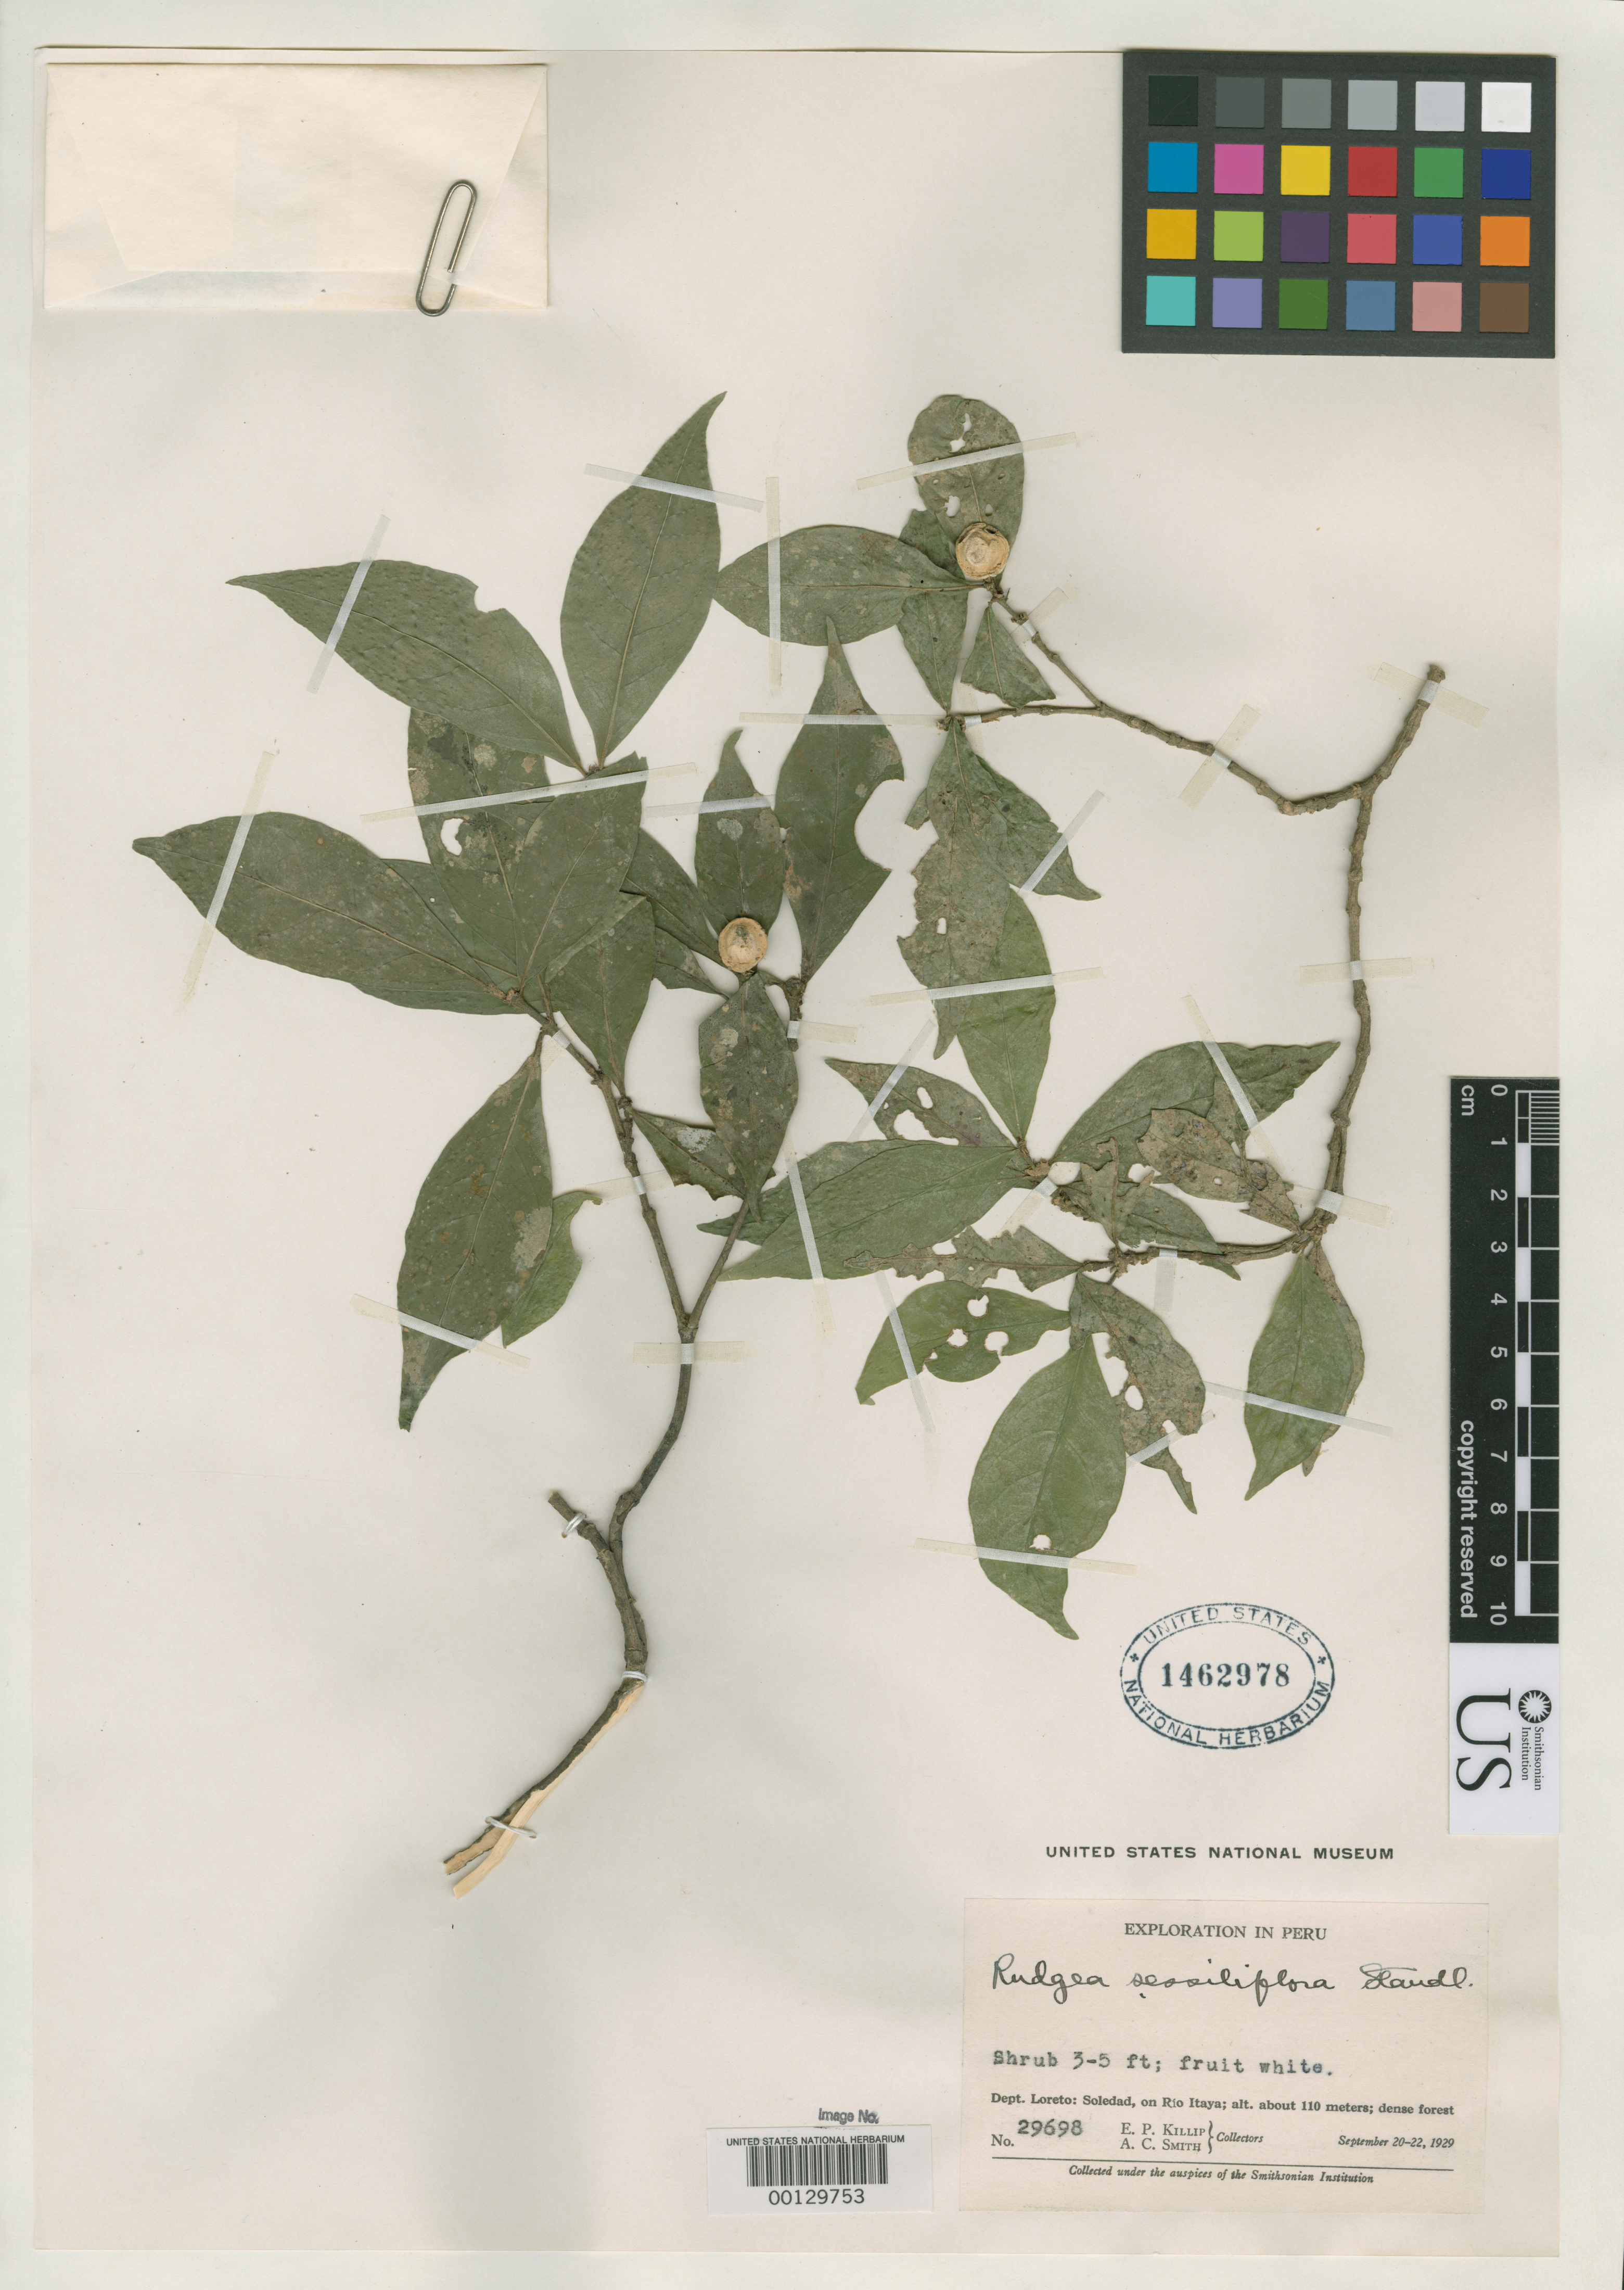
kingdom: Plantae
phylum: Tracheophyta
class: Magnoliopsida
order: Gentianales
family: Rubiaceae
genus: Rudgea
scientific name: Rudgea sessiliflora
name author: Standl.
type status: Isotype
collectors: E. P. Killip & A. C. Smith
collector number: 29698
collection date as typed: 20 Sep 1926 to 22 Sep 1929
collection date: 1926-09-20/1929-09-22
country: Peru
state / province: Loreto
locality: Soledad, Rio Itaya.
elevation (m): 110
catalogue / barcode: US 1462978